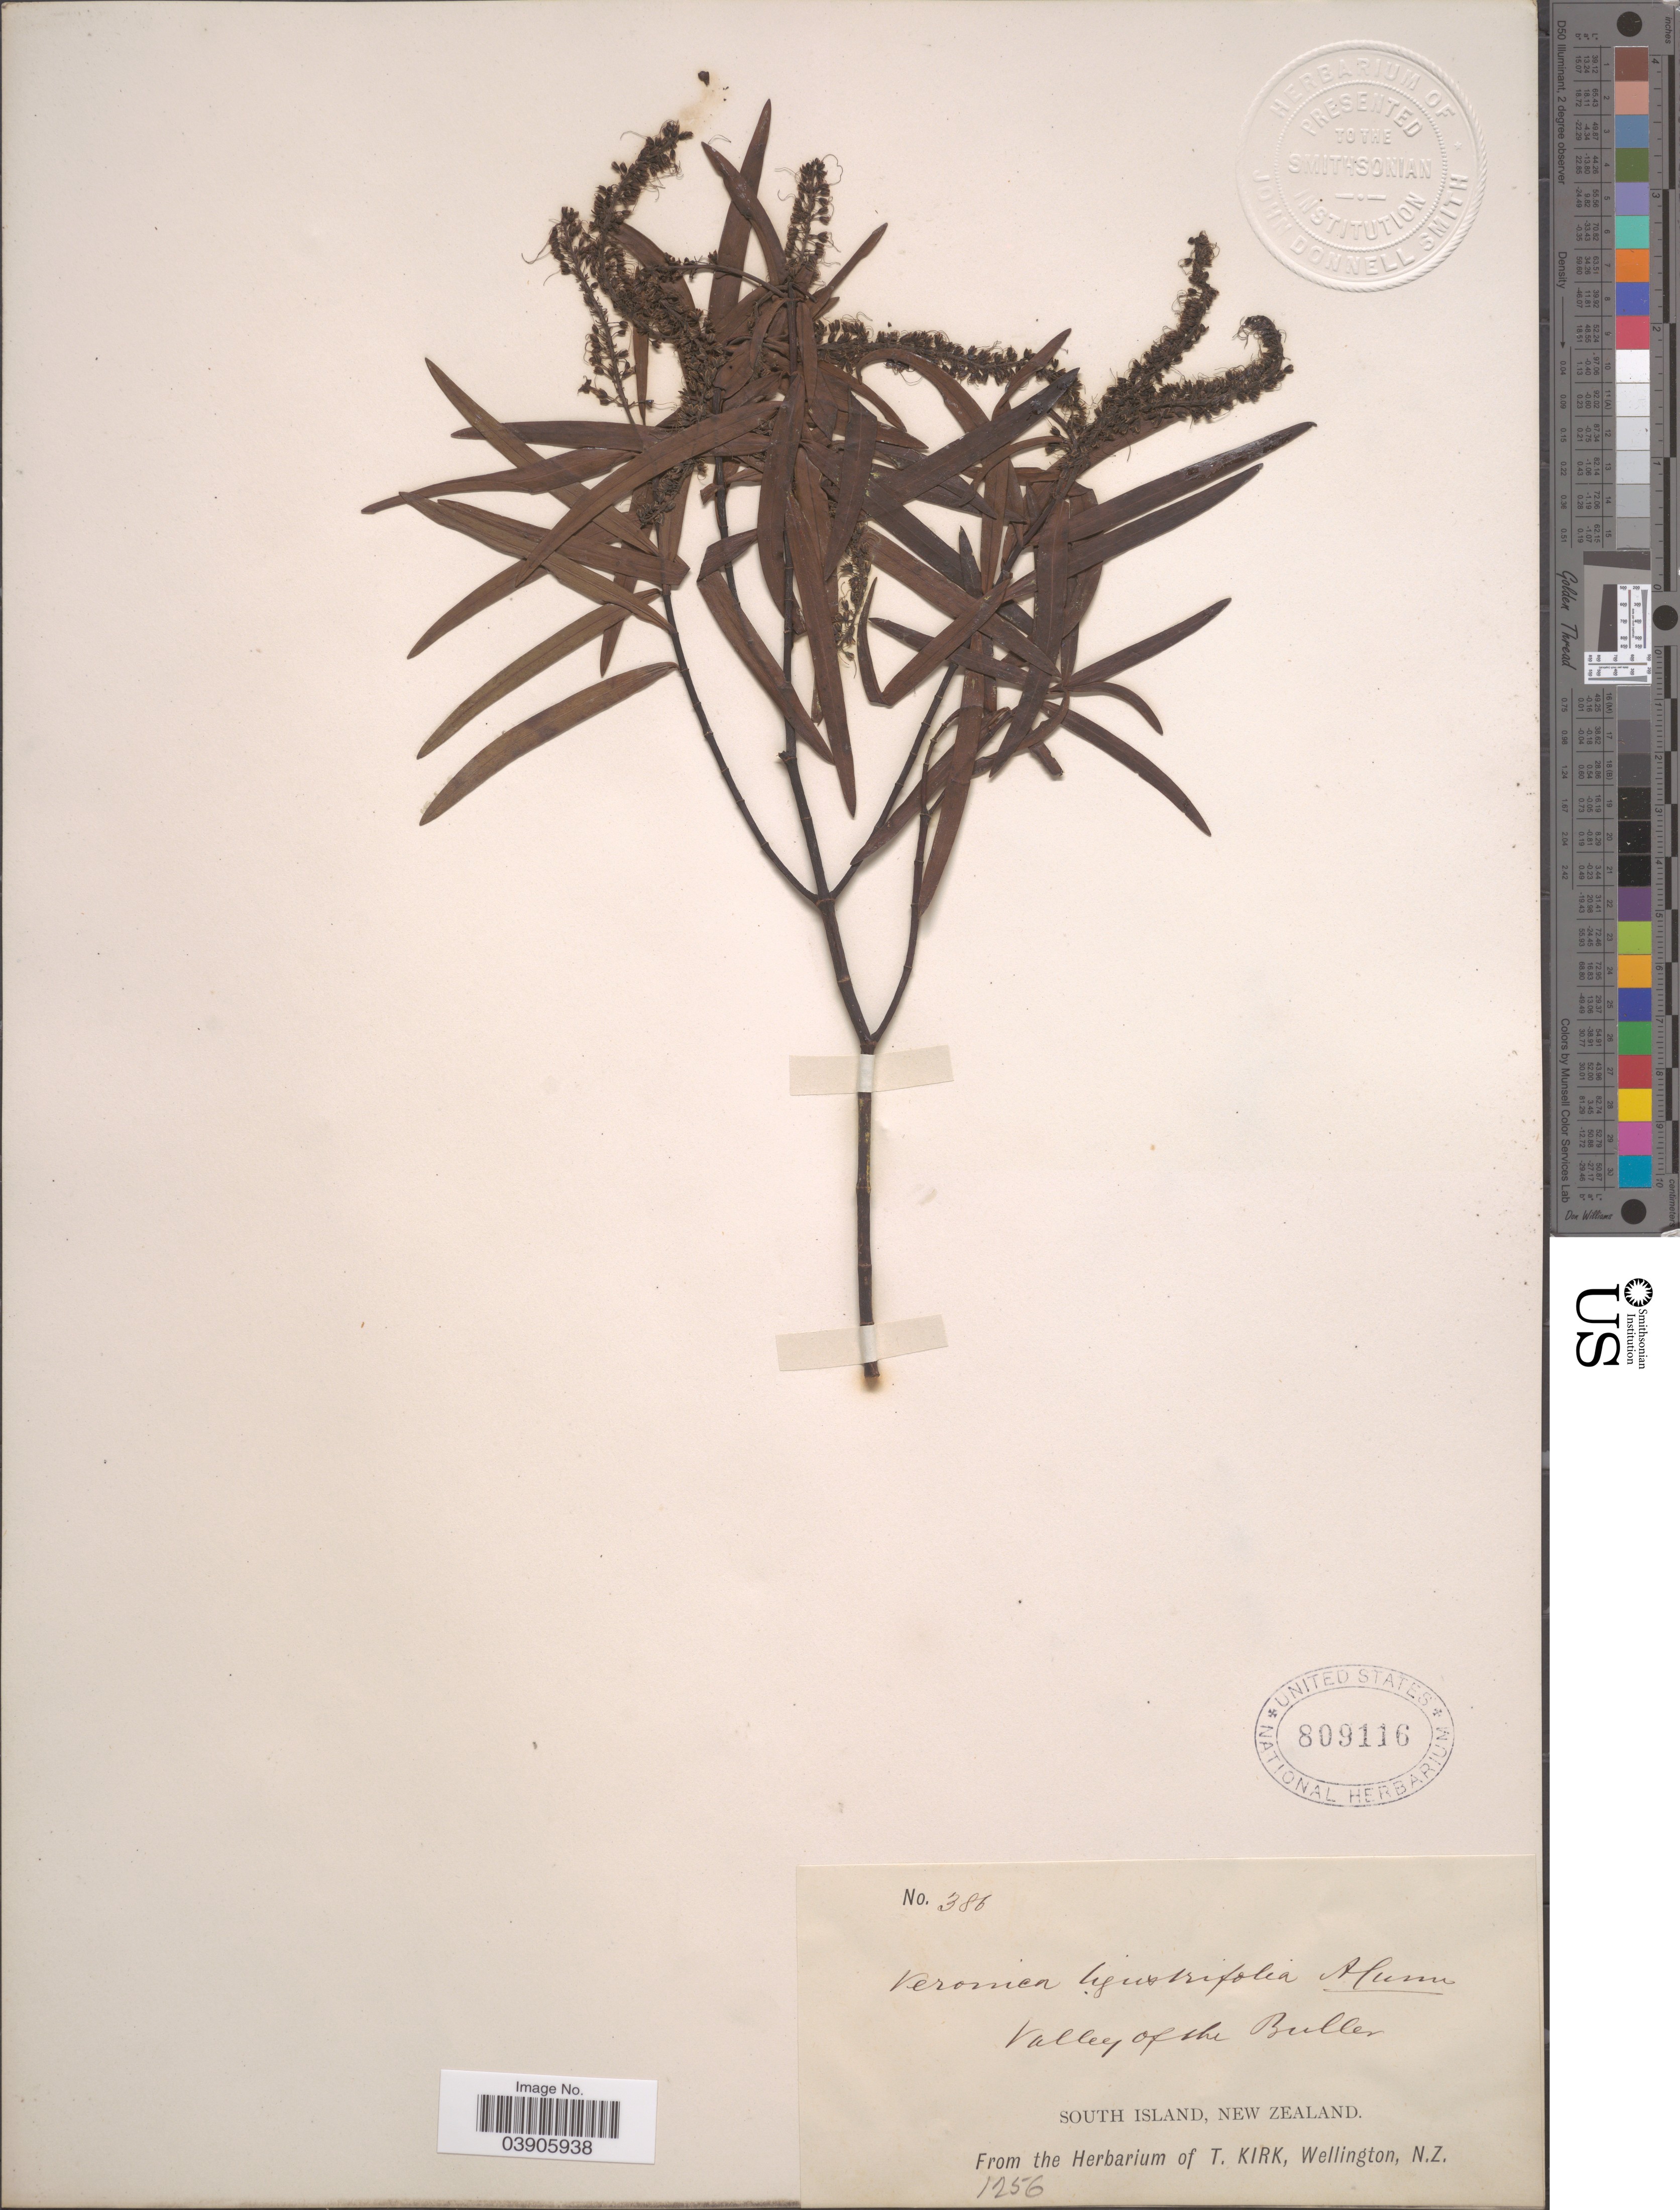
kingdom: Plantae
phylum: Tracheophyta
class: Magnoliopsida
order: Lamiales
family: Plantaginaceae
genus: Hebe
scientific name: Hebe ligustrifolia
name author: (A. Cunn.) Cockayne & Allan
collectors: ex herb. T. Kirk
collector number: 386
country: New Zealand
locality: Valley of the Buller. South Island.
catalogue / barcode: US 809116